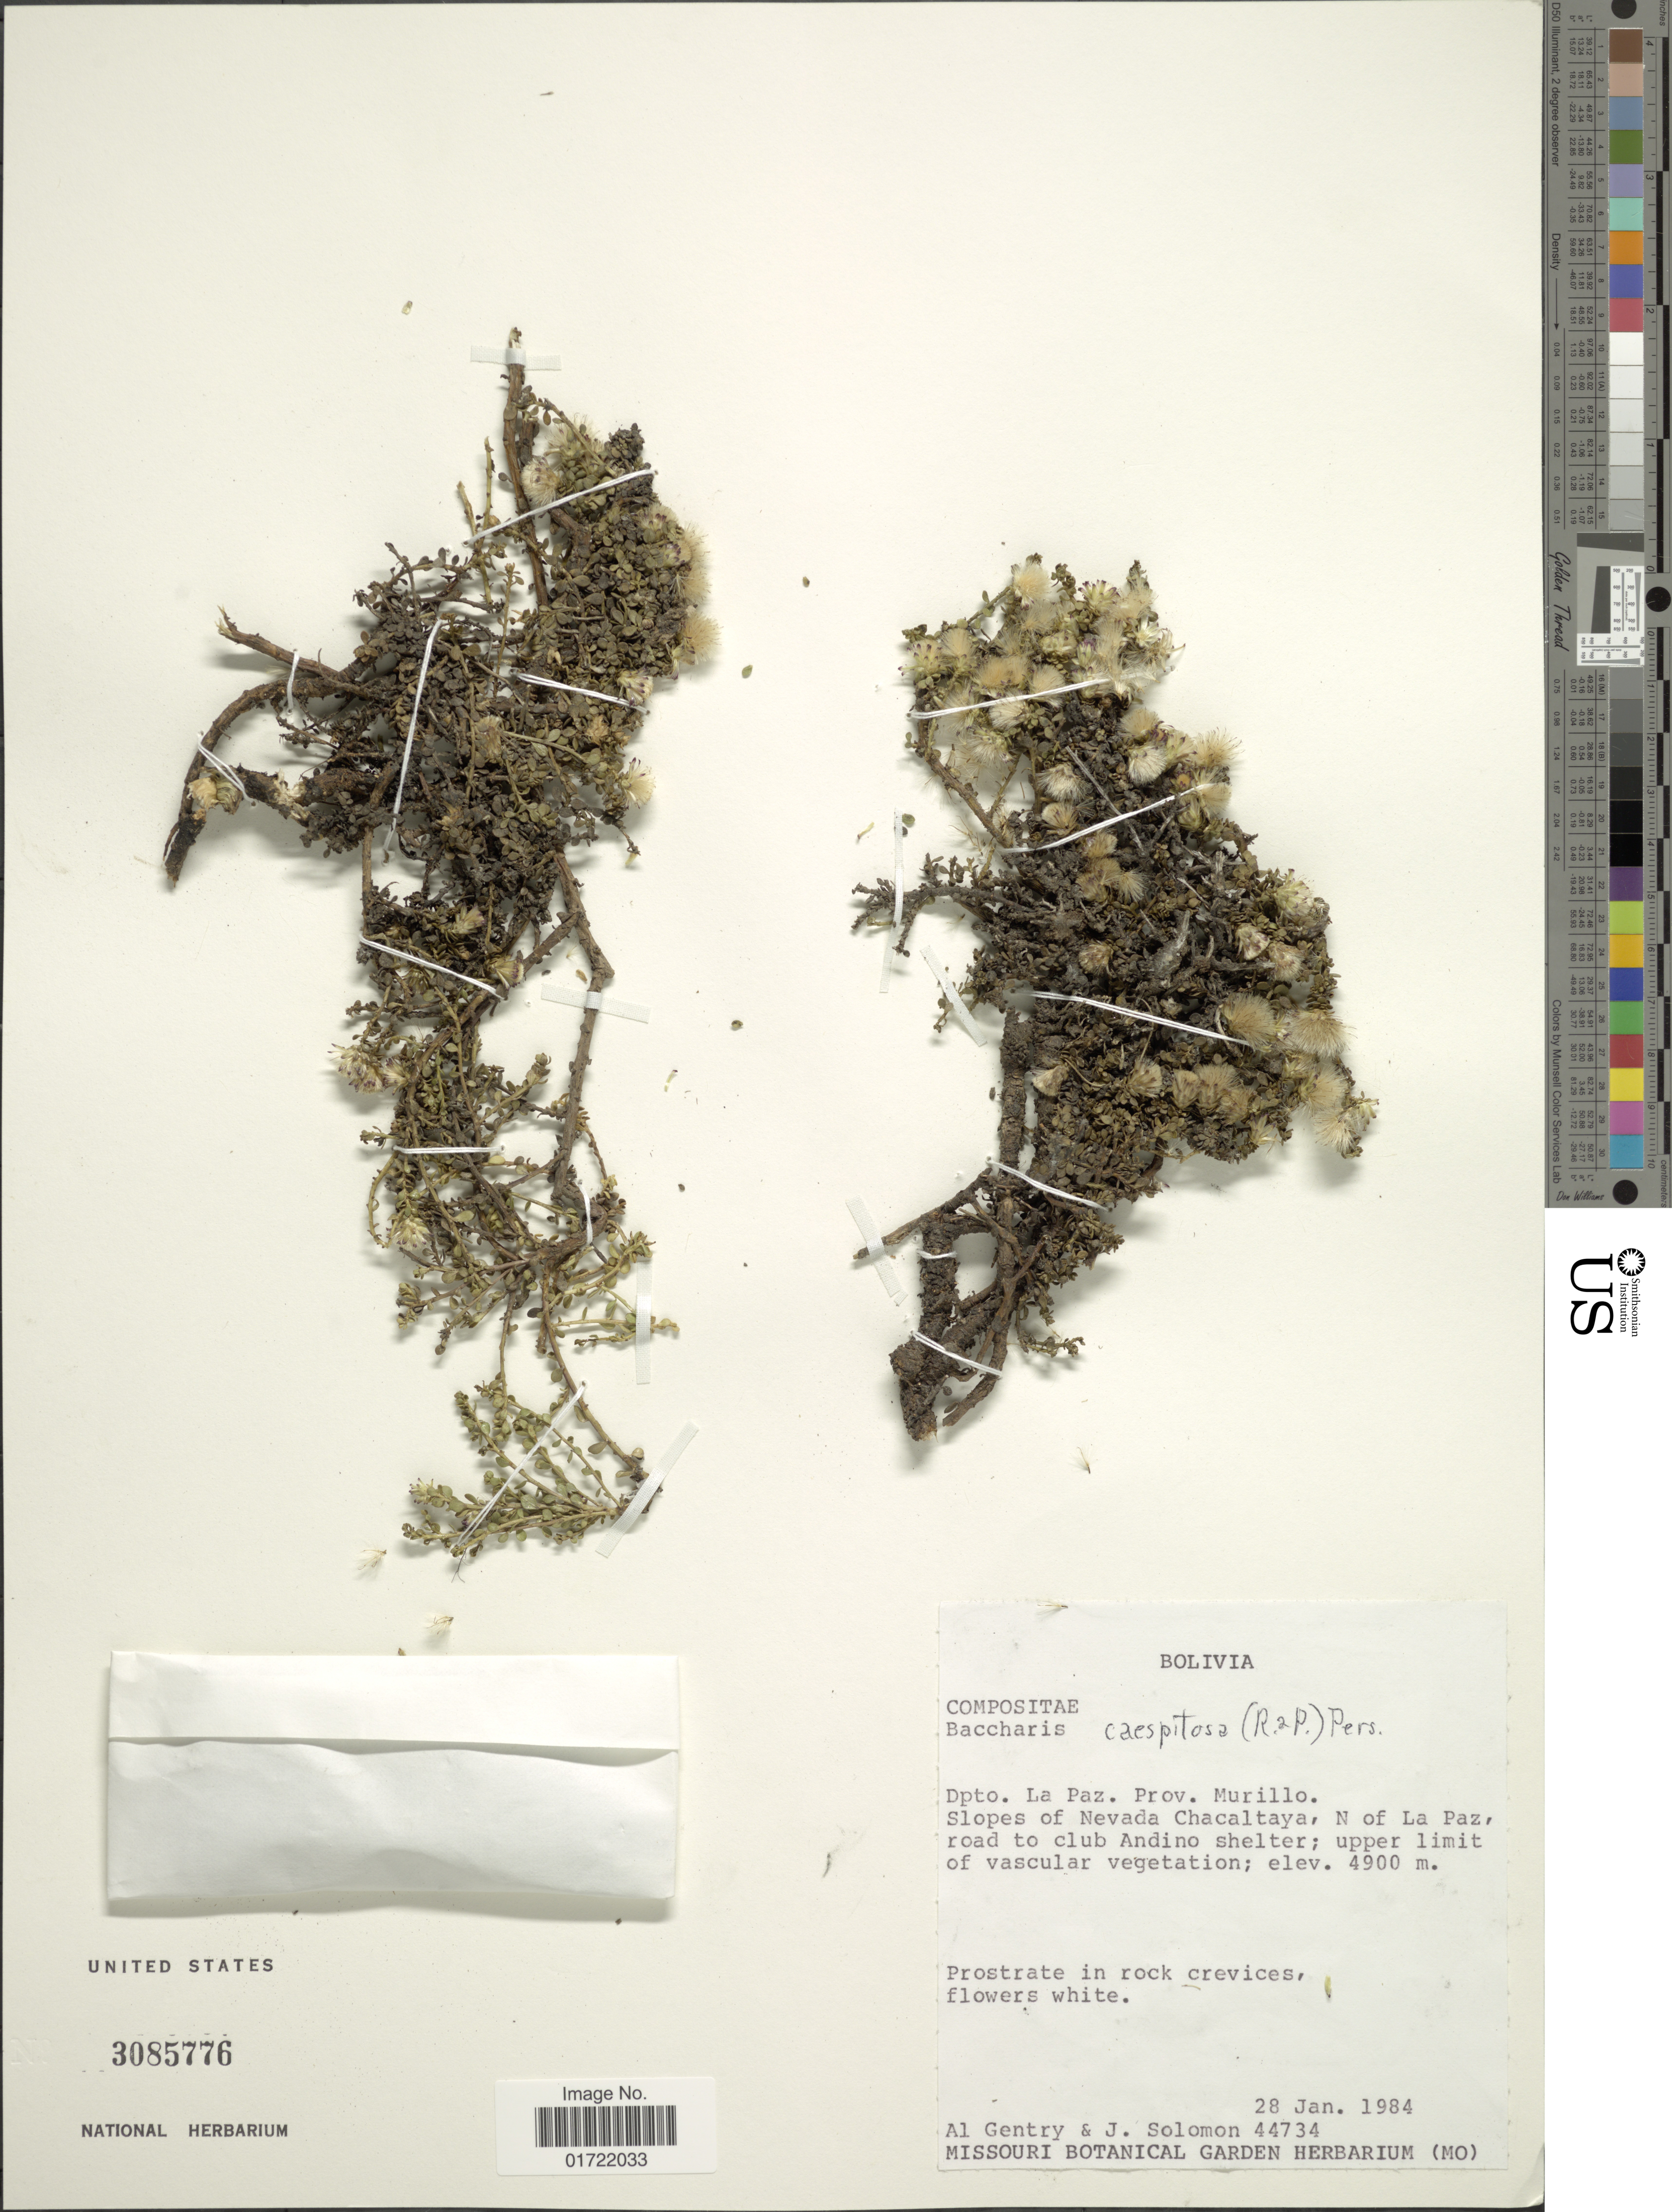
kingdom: Plantae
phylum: Tracheophyta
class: Magnoliopsida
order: Asterales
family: Asteraceae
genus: Baccharis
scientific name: Baccharis caespitosa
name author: (Ruiz & Pav.) Pers.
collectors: A. H. Gentry & J. Solomon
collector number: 44734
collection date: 1984-01-28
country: Bolivia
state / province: La Paz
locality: Dpto. La Paz, Prov. Murillo, Slopes of Nevada Chacaltaya, N of La Paz road to club Andino shelter, upper limit of vascular vegetation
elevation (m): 4900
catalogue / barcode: US 3085776